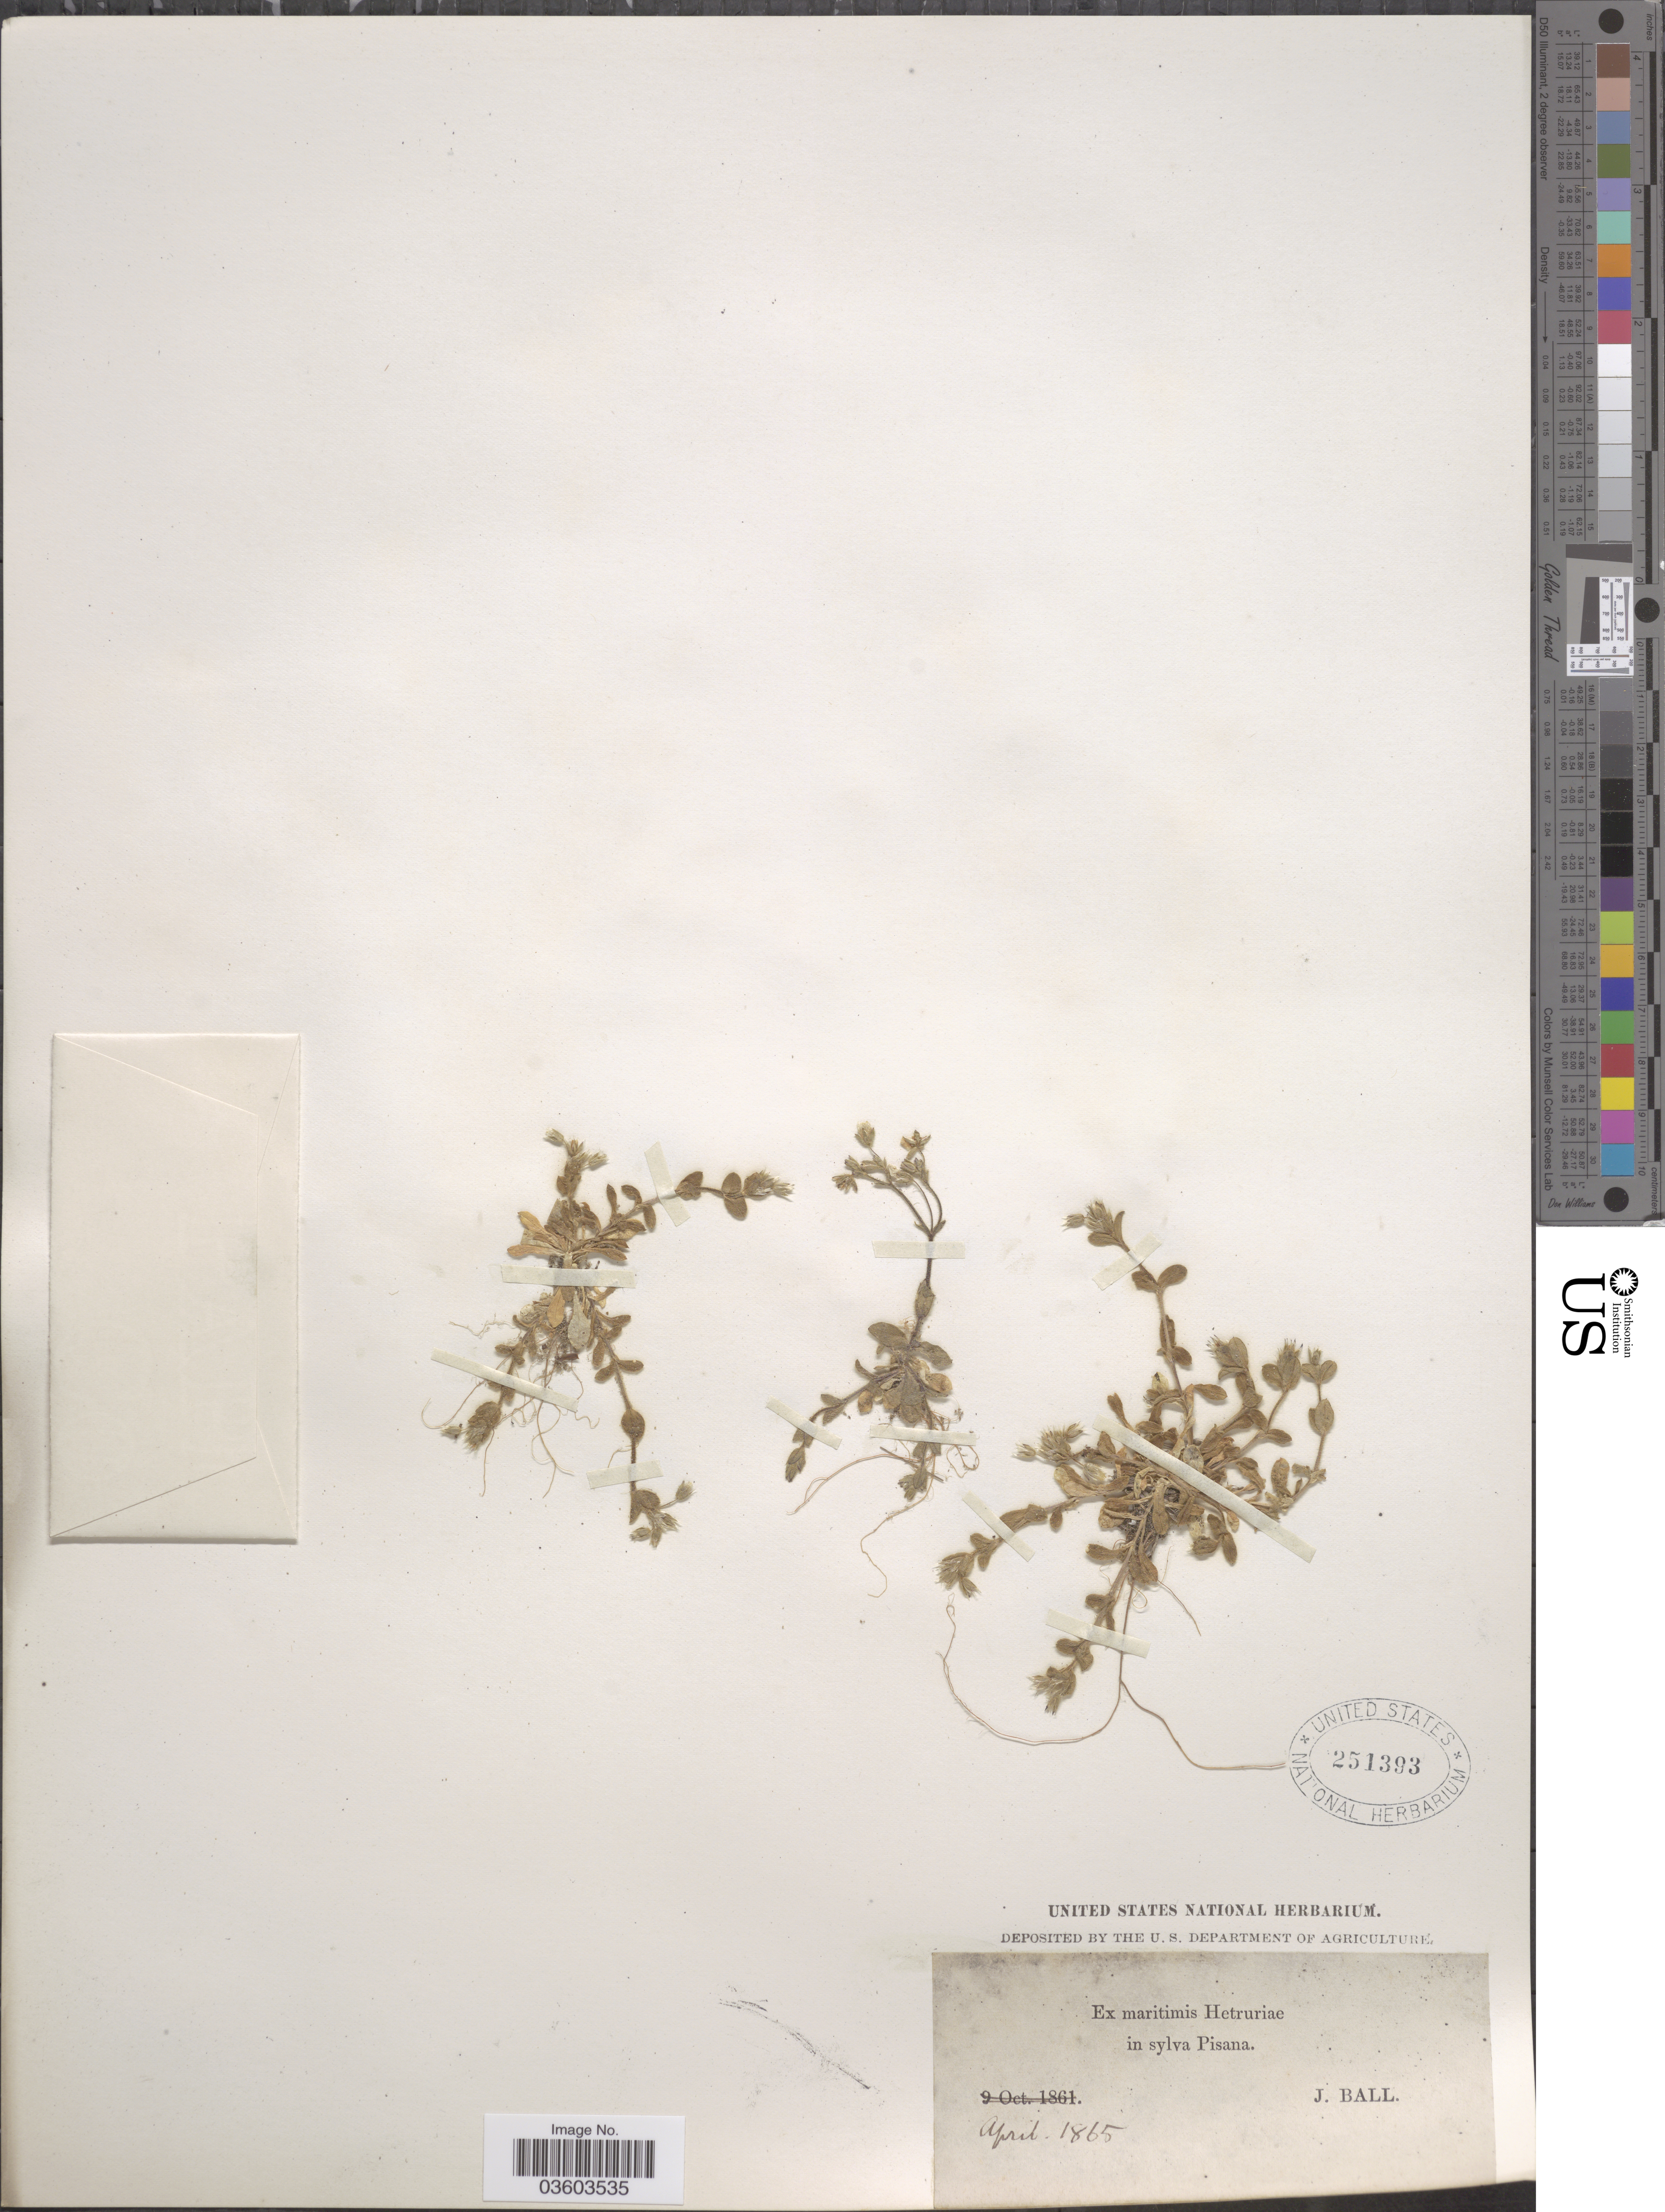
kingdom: Plantae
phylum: Tracheophyta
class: Magnoliopsida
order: Caryophyllales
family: Caryophyllaceae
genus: Cerastium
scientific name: Cerastium sp.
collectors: J. Ball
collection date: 1865-04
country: Italy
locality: Ex maritimis Hetruriæ in sylva Pisana.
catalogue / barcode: US 251393